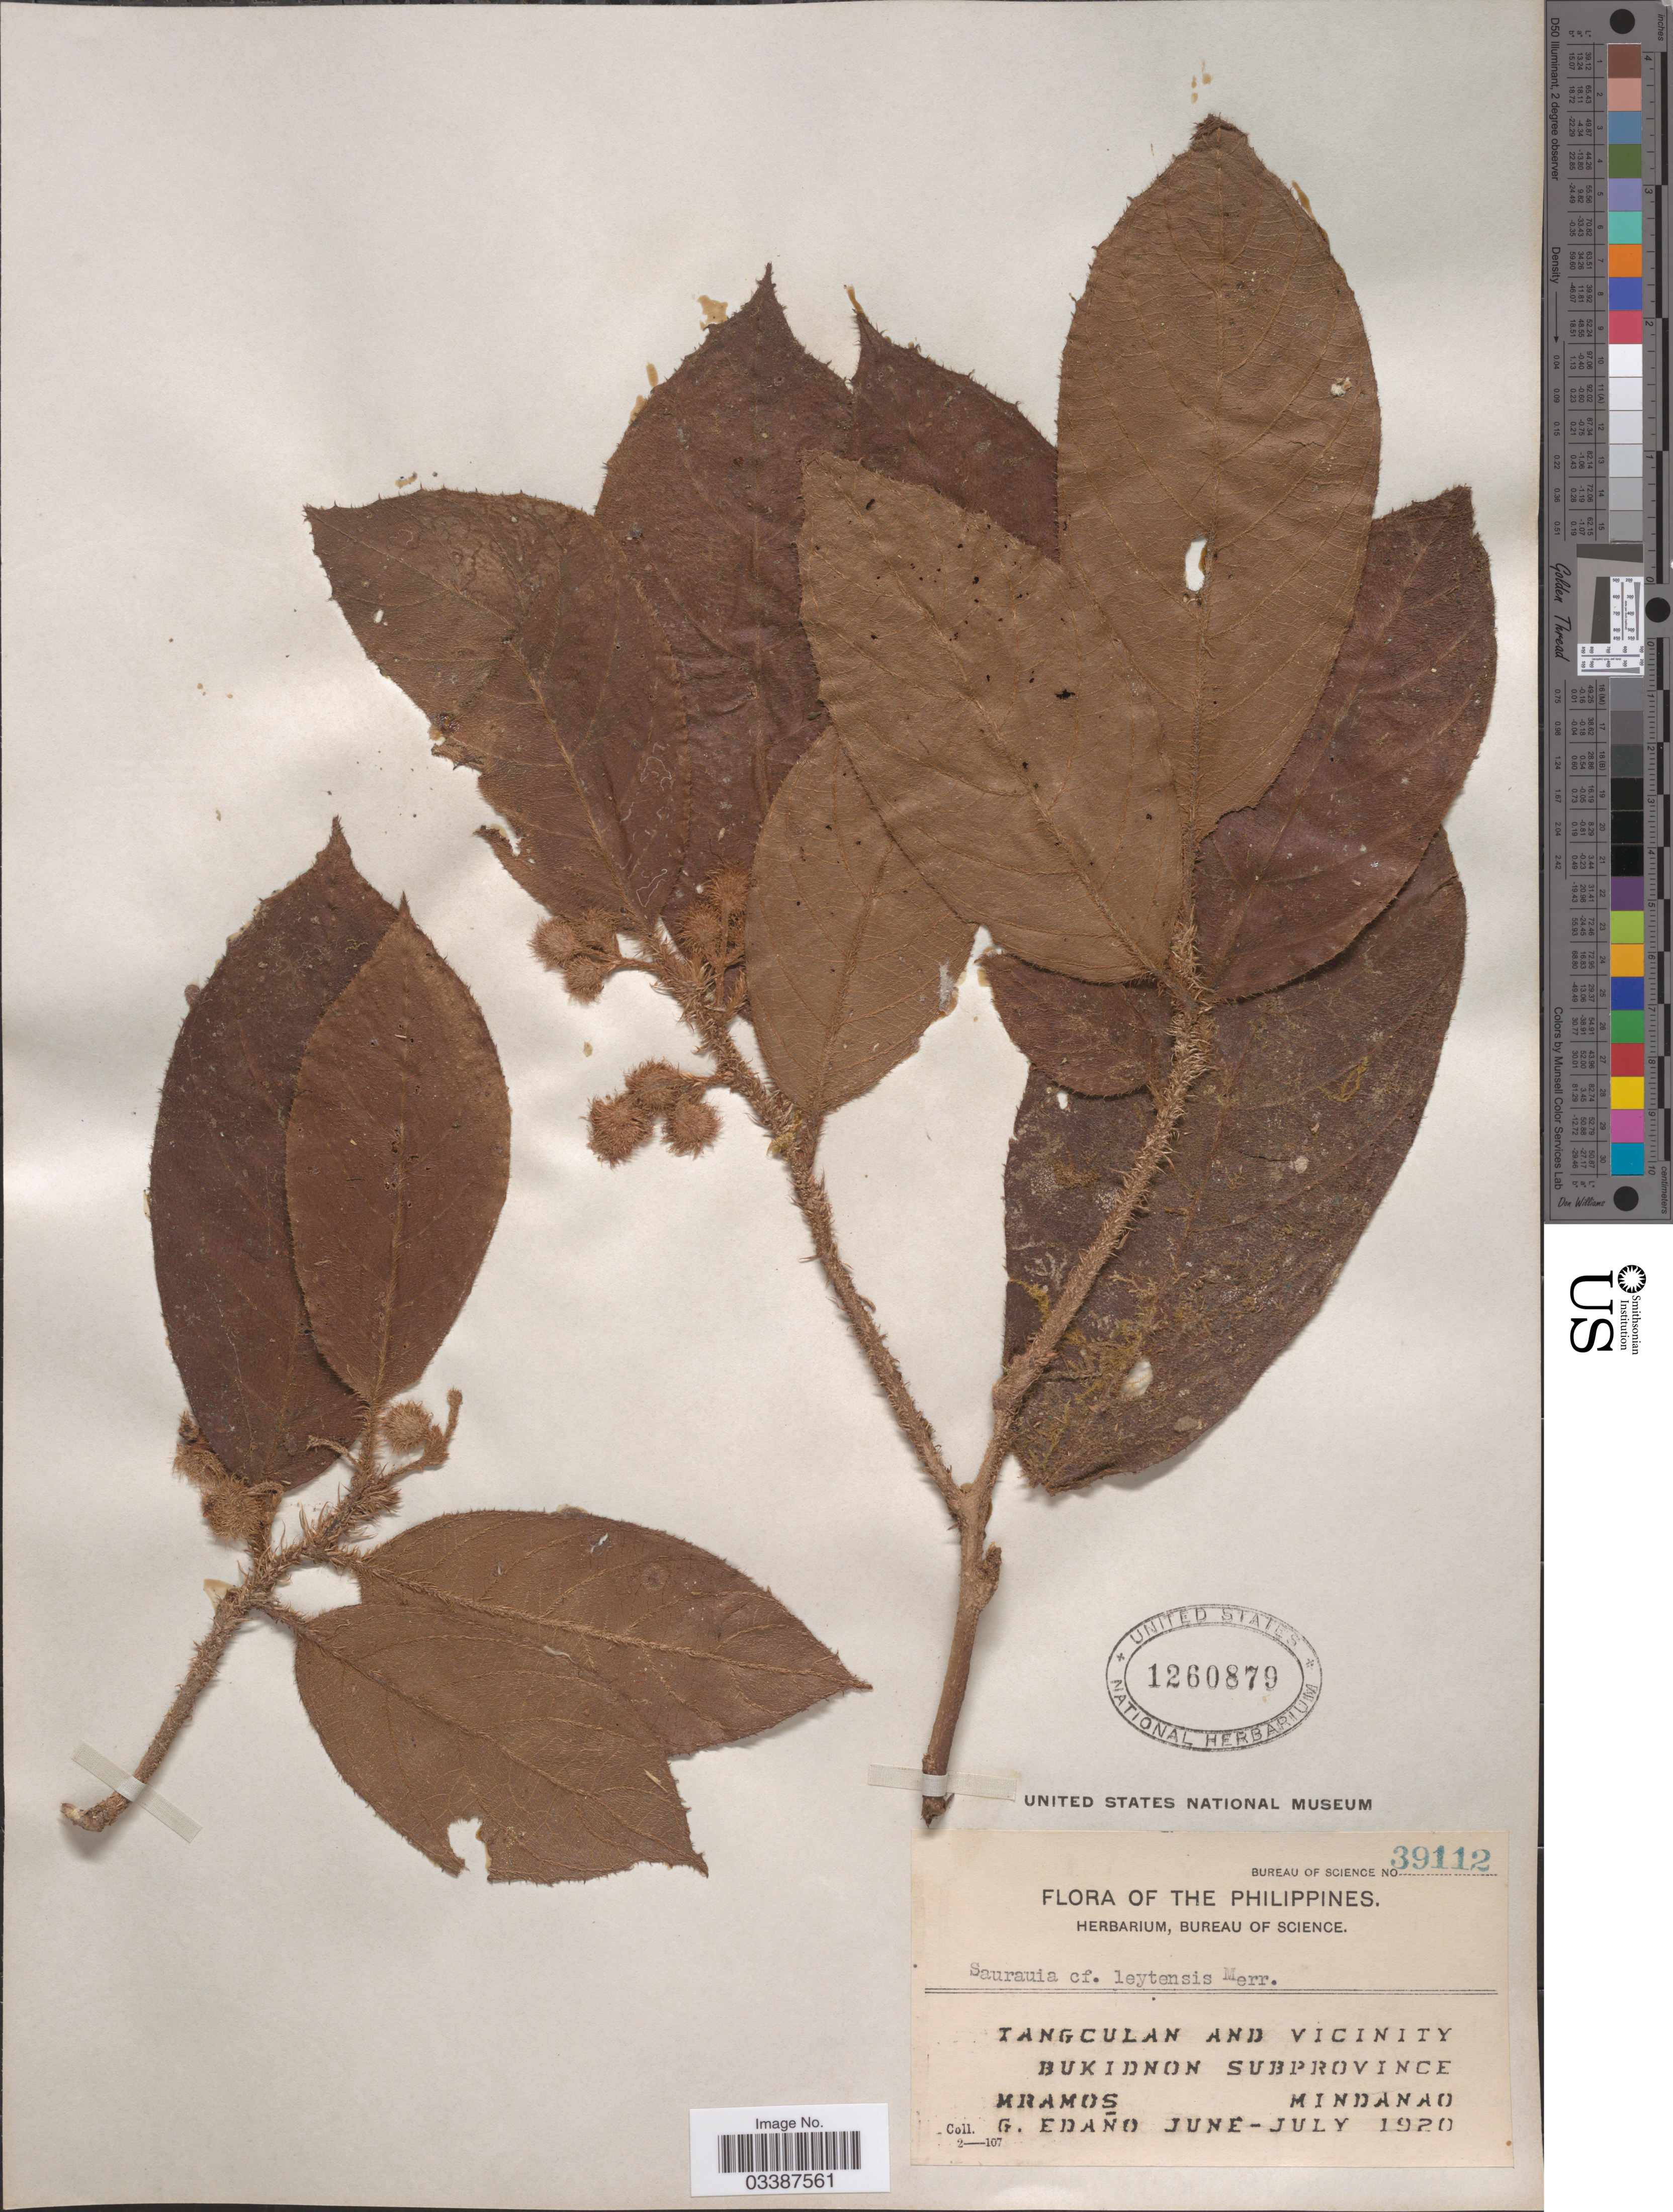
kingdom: Plantae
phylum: Tracheophyta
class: Magnoliopsida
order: Ericales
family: Actinidiaceae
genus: Saurauia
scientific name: Saurauia leytensis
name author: Merr.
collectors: M. Ramos & G. Edaño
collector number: Bureau of Science 39112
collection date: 1920-06/1920-07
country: Philippines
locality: Tangculan and Vicinity, Bukidnon Subprovince, Mindanao.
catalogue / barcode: US 1260879